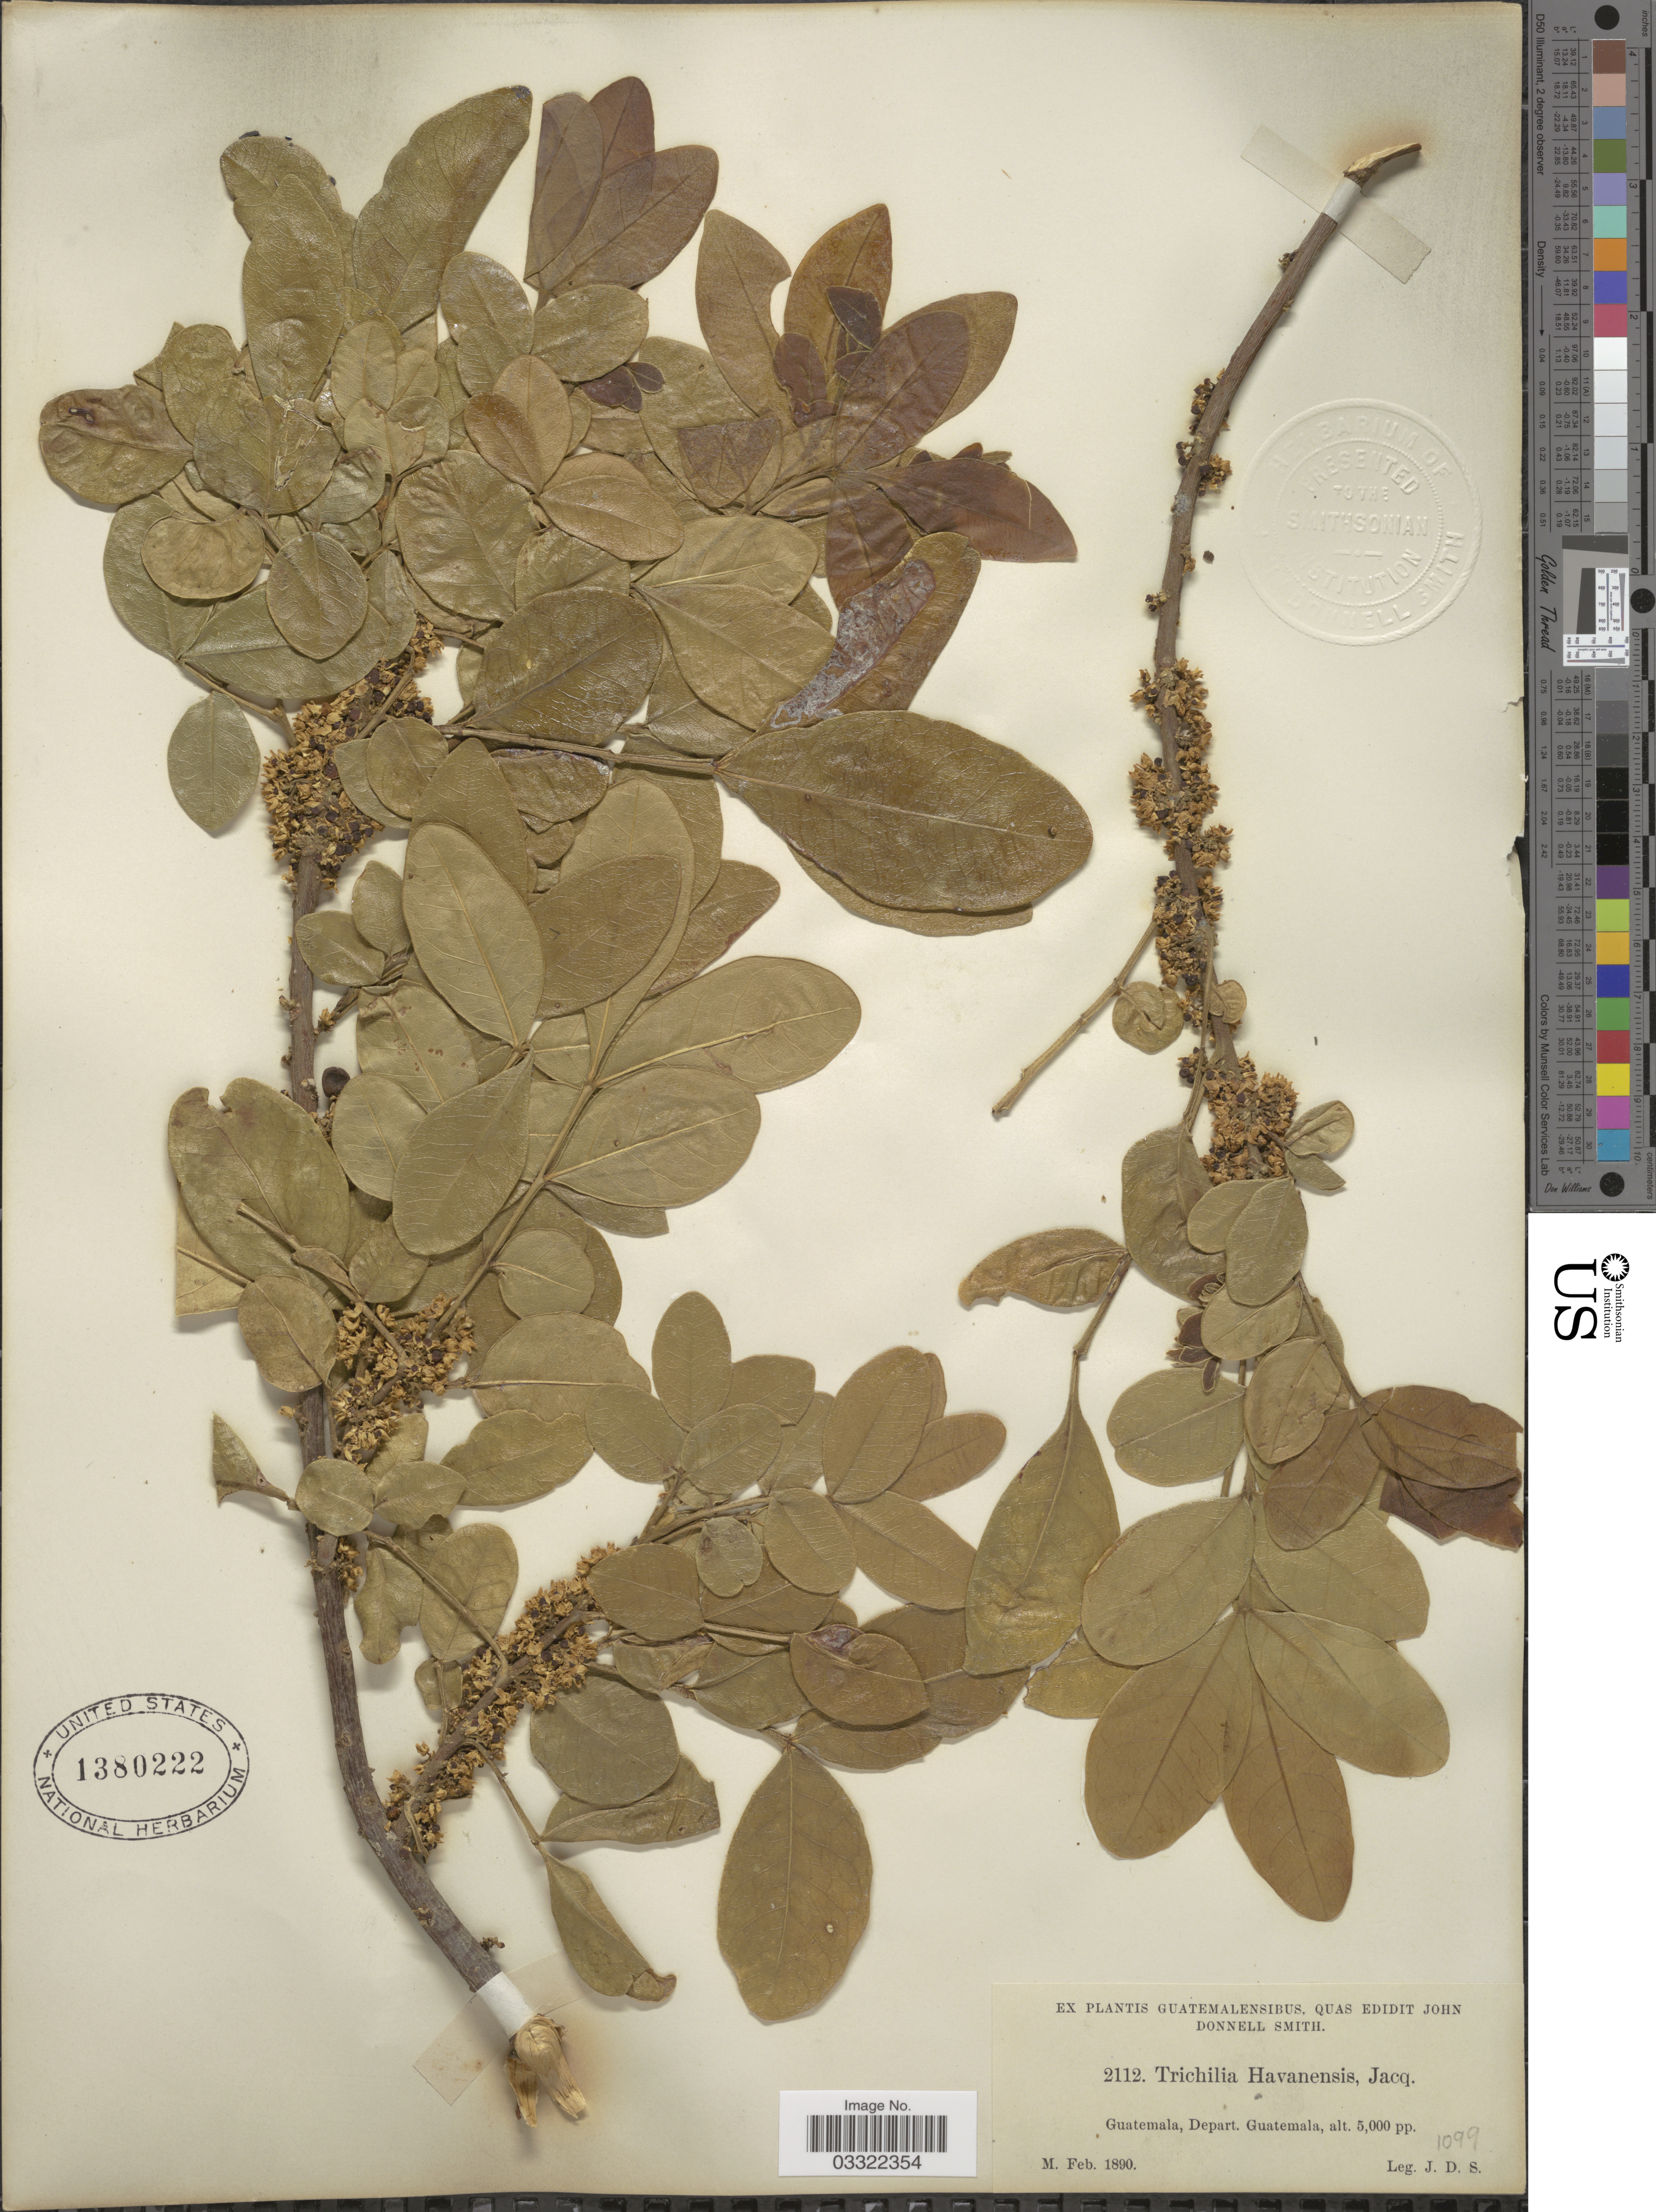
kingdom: Plantae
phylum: Tracheophyta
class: Magnoliopsida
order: Sapindales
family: Meliaceae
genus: Trichilia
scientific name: Trichilia havanensis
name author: Jacq.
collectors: J. Donnell Smith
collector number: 2112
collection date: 1890-02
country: Guatemala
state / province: Guatemala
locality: Depart. Guatemala.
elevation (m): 1524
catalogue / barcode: US 1380222